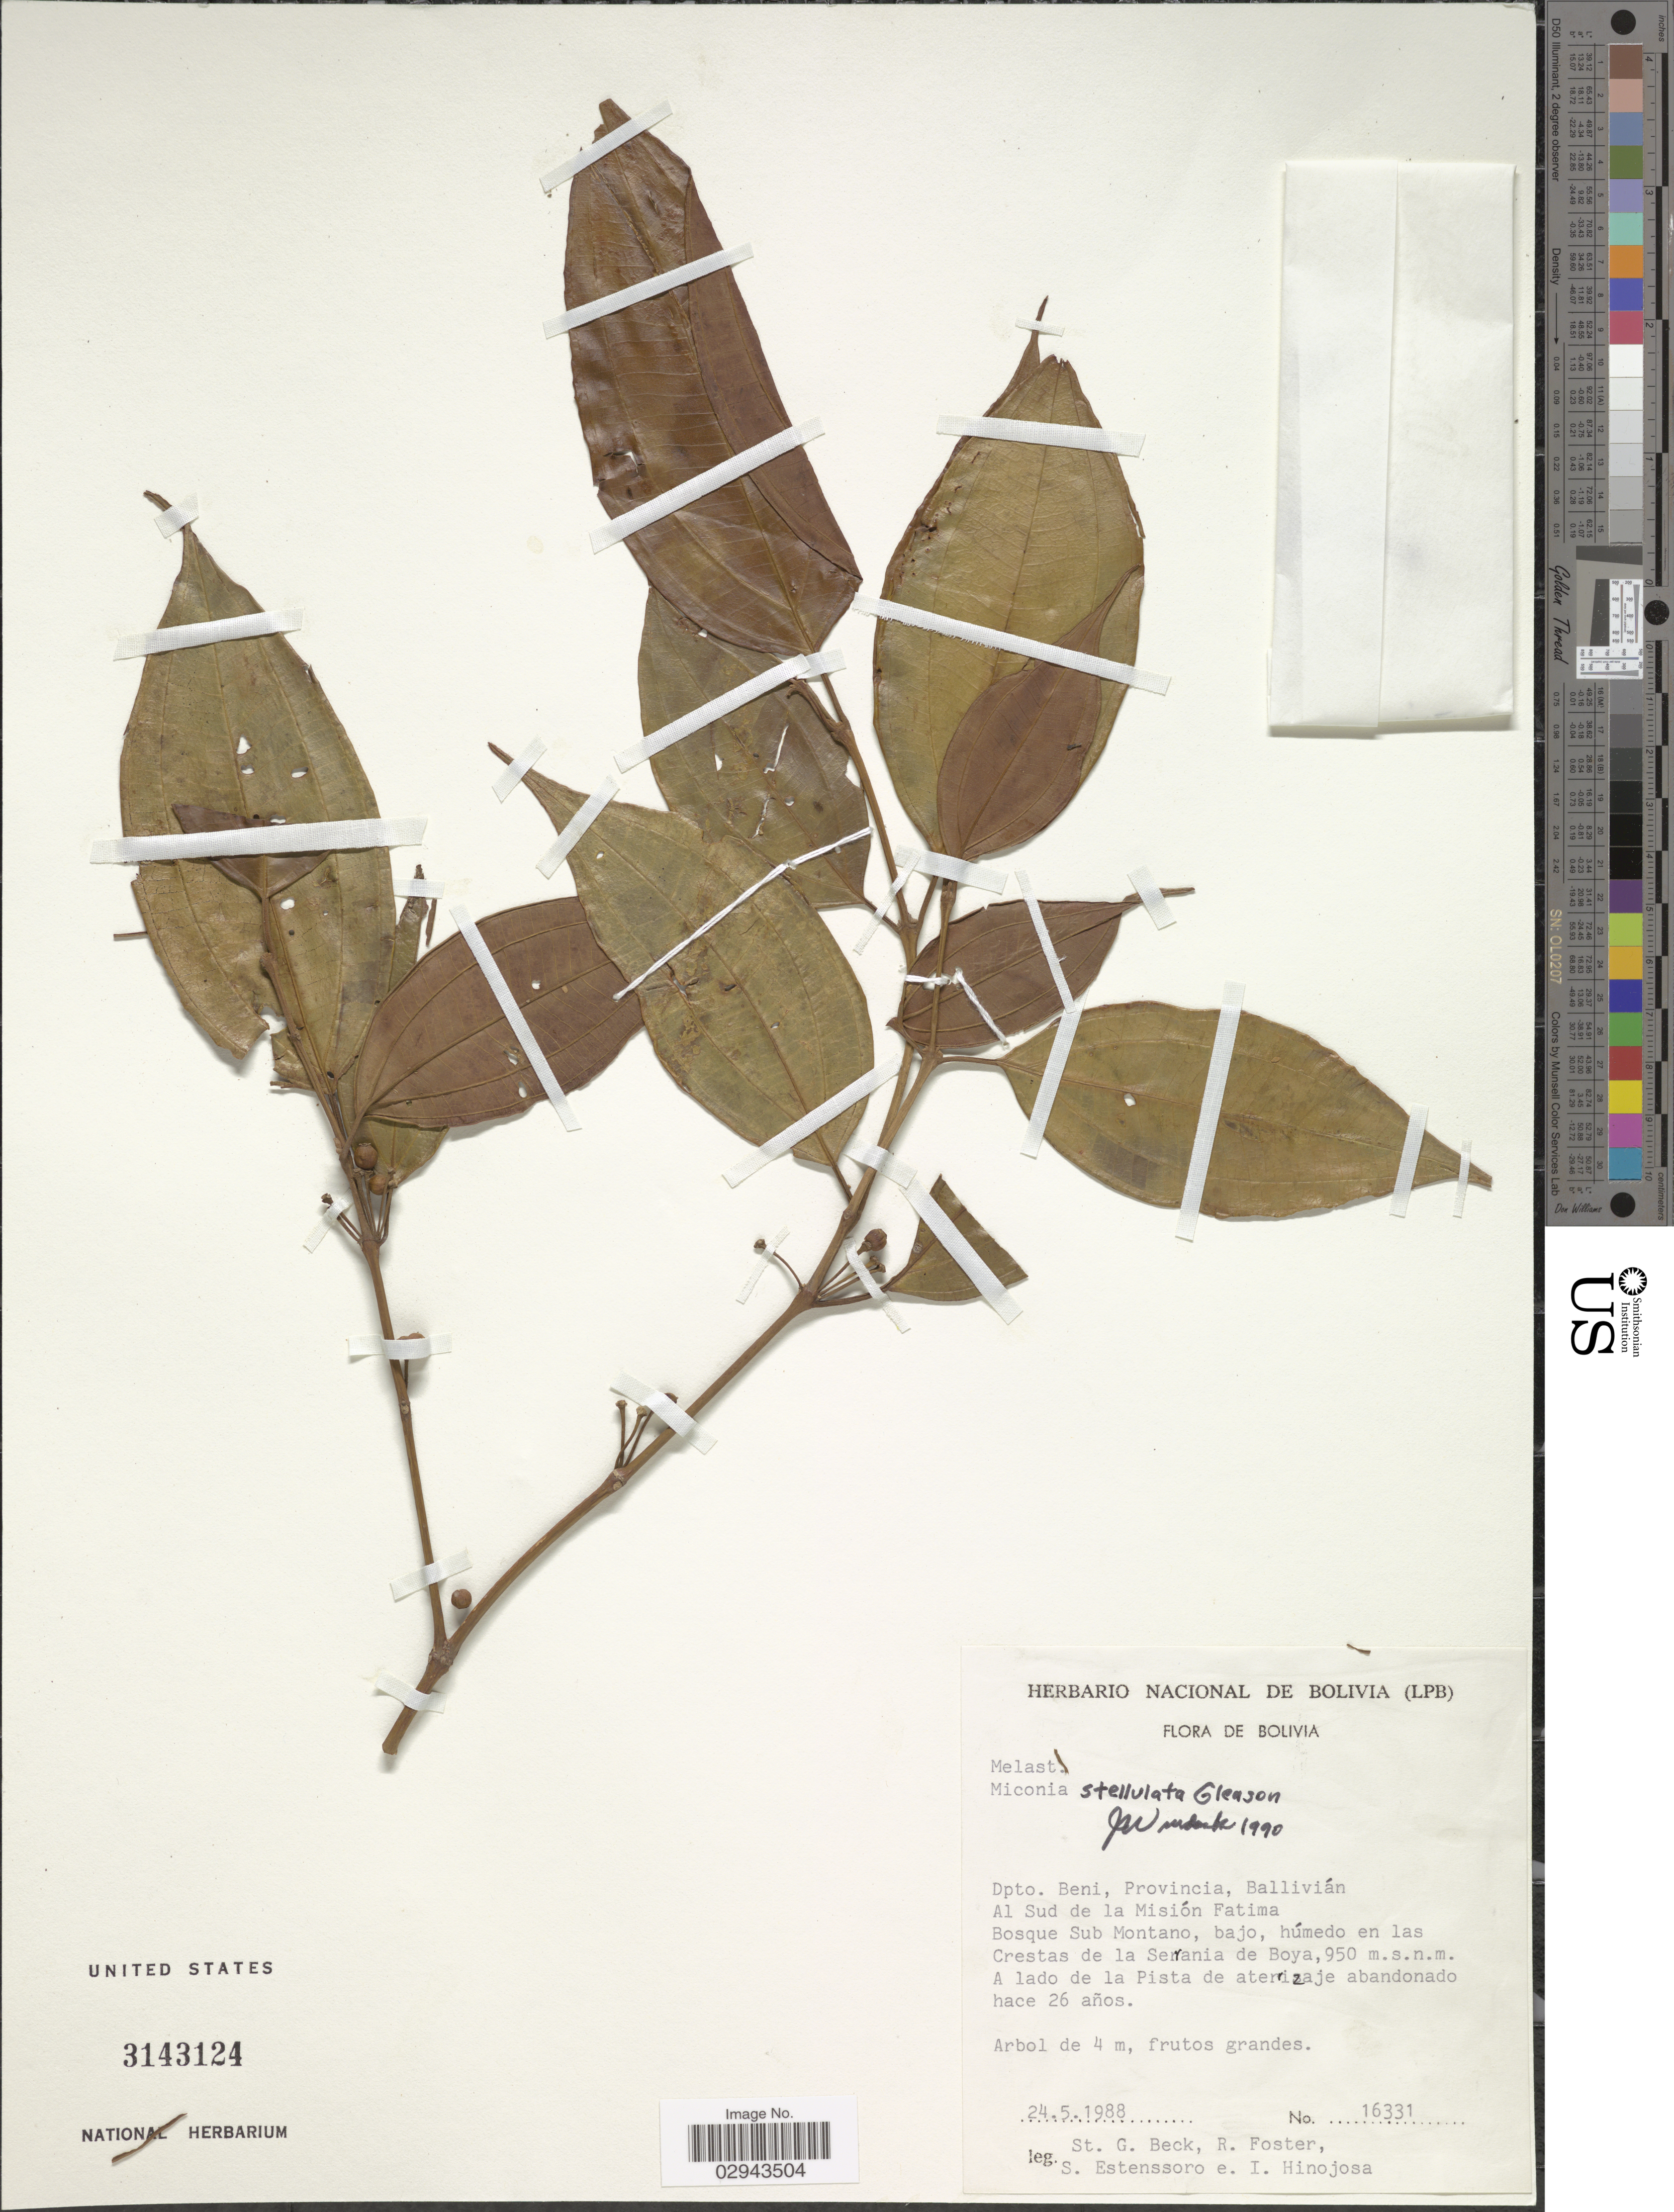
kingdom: Plantae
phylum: Tracheophyta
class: Magnoliopsida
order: Myrtales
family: Melastomataceae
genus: Miconia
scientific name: Miconia stellulata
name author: Gleason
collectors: S. G. Beck, R. Foster, S. Estenssoro & I. Hinojosa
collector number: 16331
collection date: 1988-05-24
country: Bolivia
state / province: Beni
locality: Dpto. Beni, Provincia, Ballivián Al Sud de la Misión Fatima. En las Crestas de la Serrania de Boya. A lado de la Pista de aterrizaje abandonado 26 años.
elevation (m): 950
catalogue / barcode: US 3143124